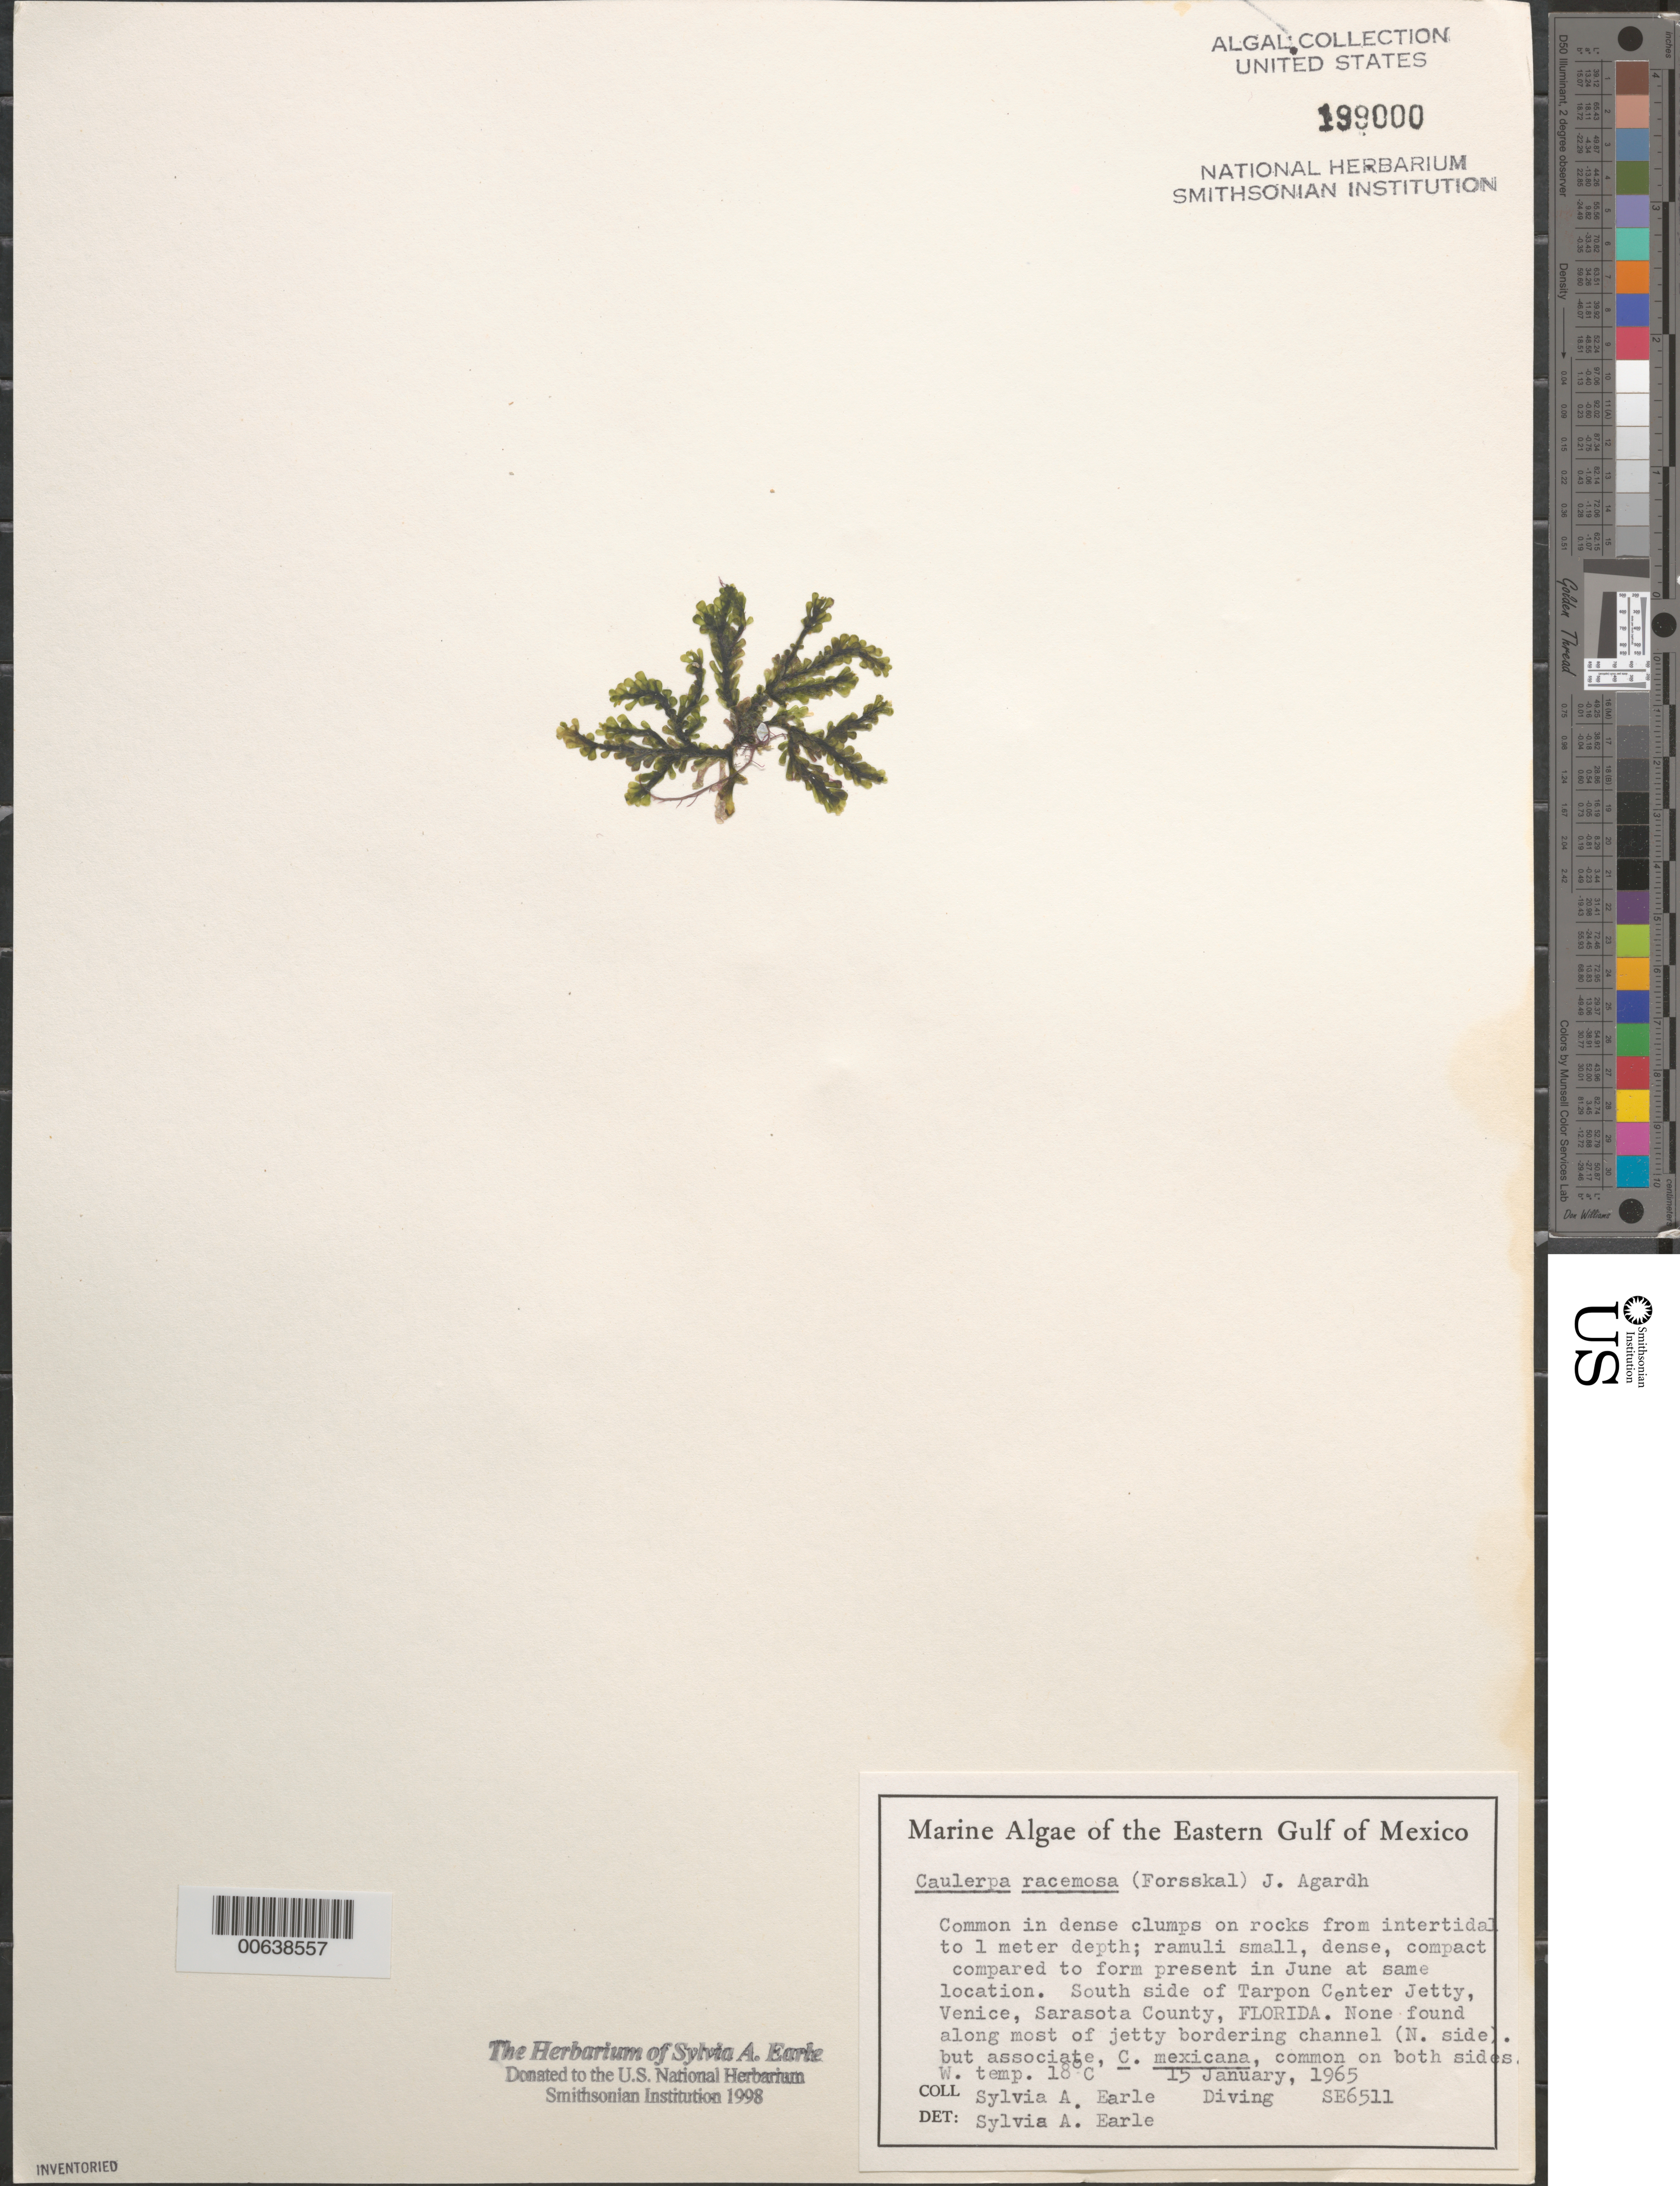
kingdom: Plantae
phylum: Chlorophyta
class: Ulvophyceae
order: Bryopsidales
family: Caulerpaceae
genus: Caulerpa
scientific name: Caulerpa racemosa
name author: (Forssk.) J. Agardh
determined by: Earle, S. A.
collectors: S. A. Earle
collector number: Se 6511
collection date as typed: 15 Jan 1965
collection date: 1965-01-15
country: United States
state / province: Florida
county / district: Sarasota County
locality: Tarpon Center jetty, Venice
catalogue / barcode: US 199000